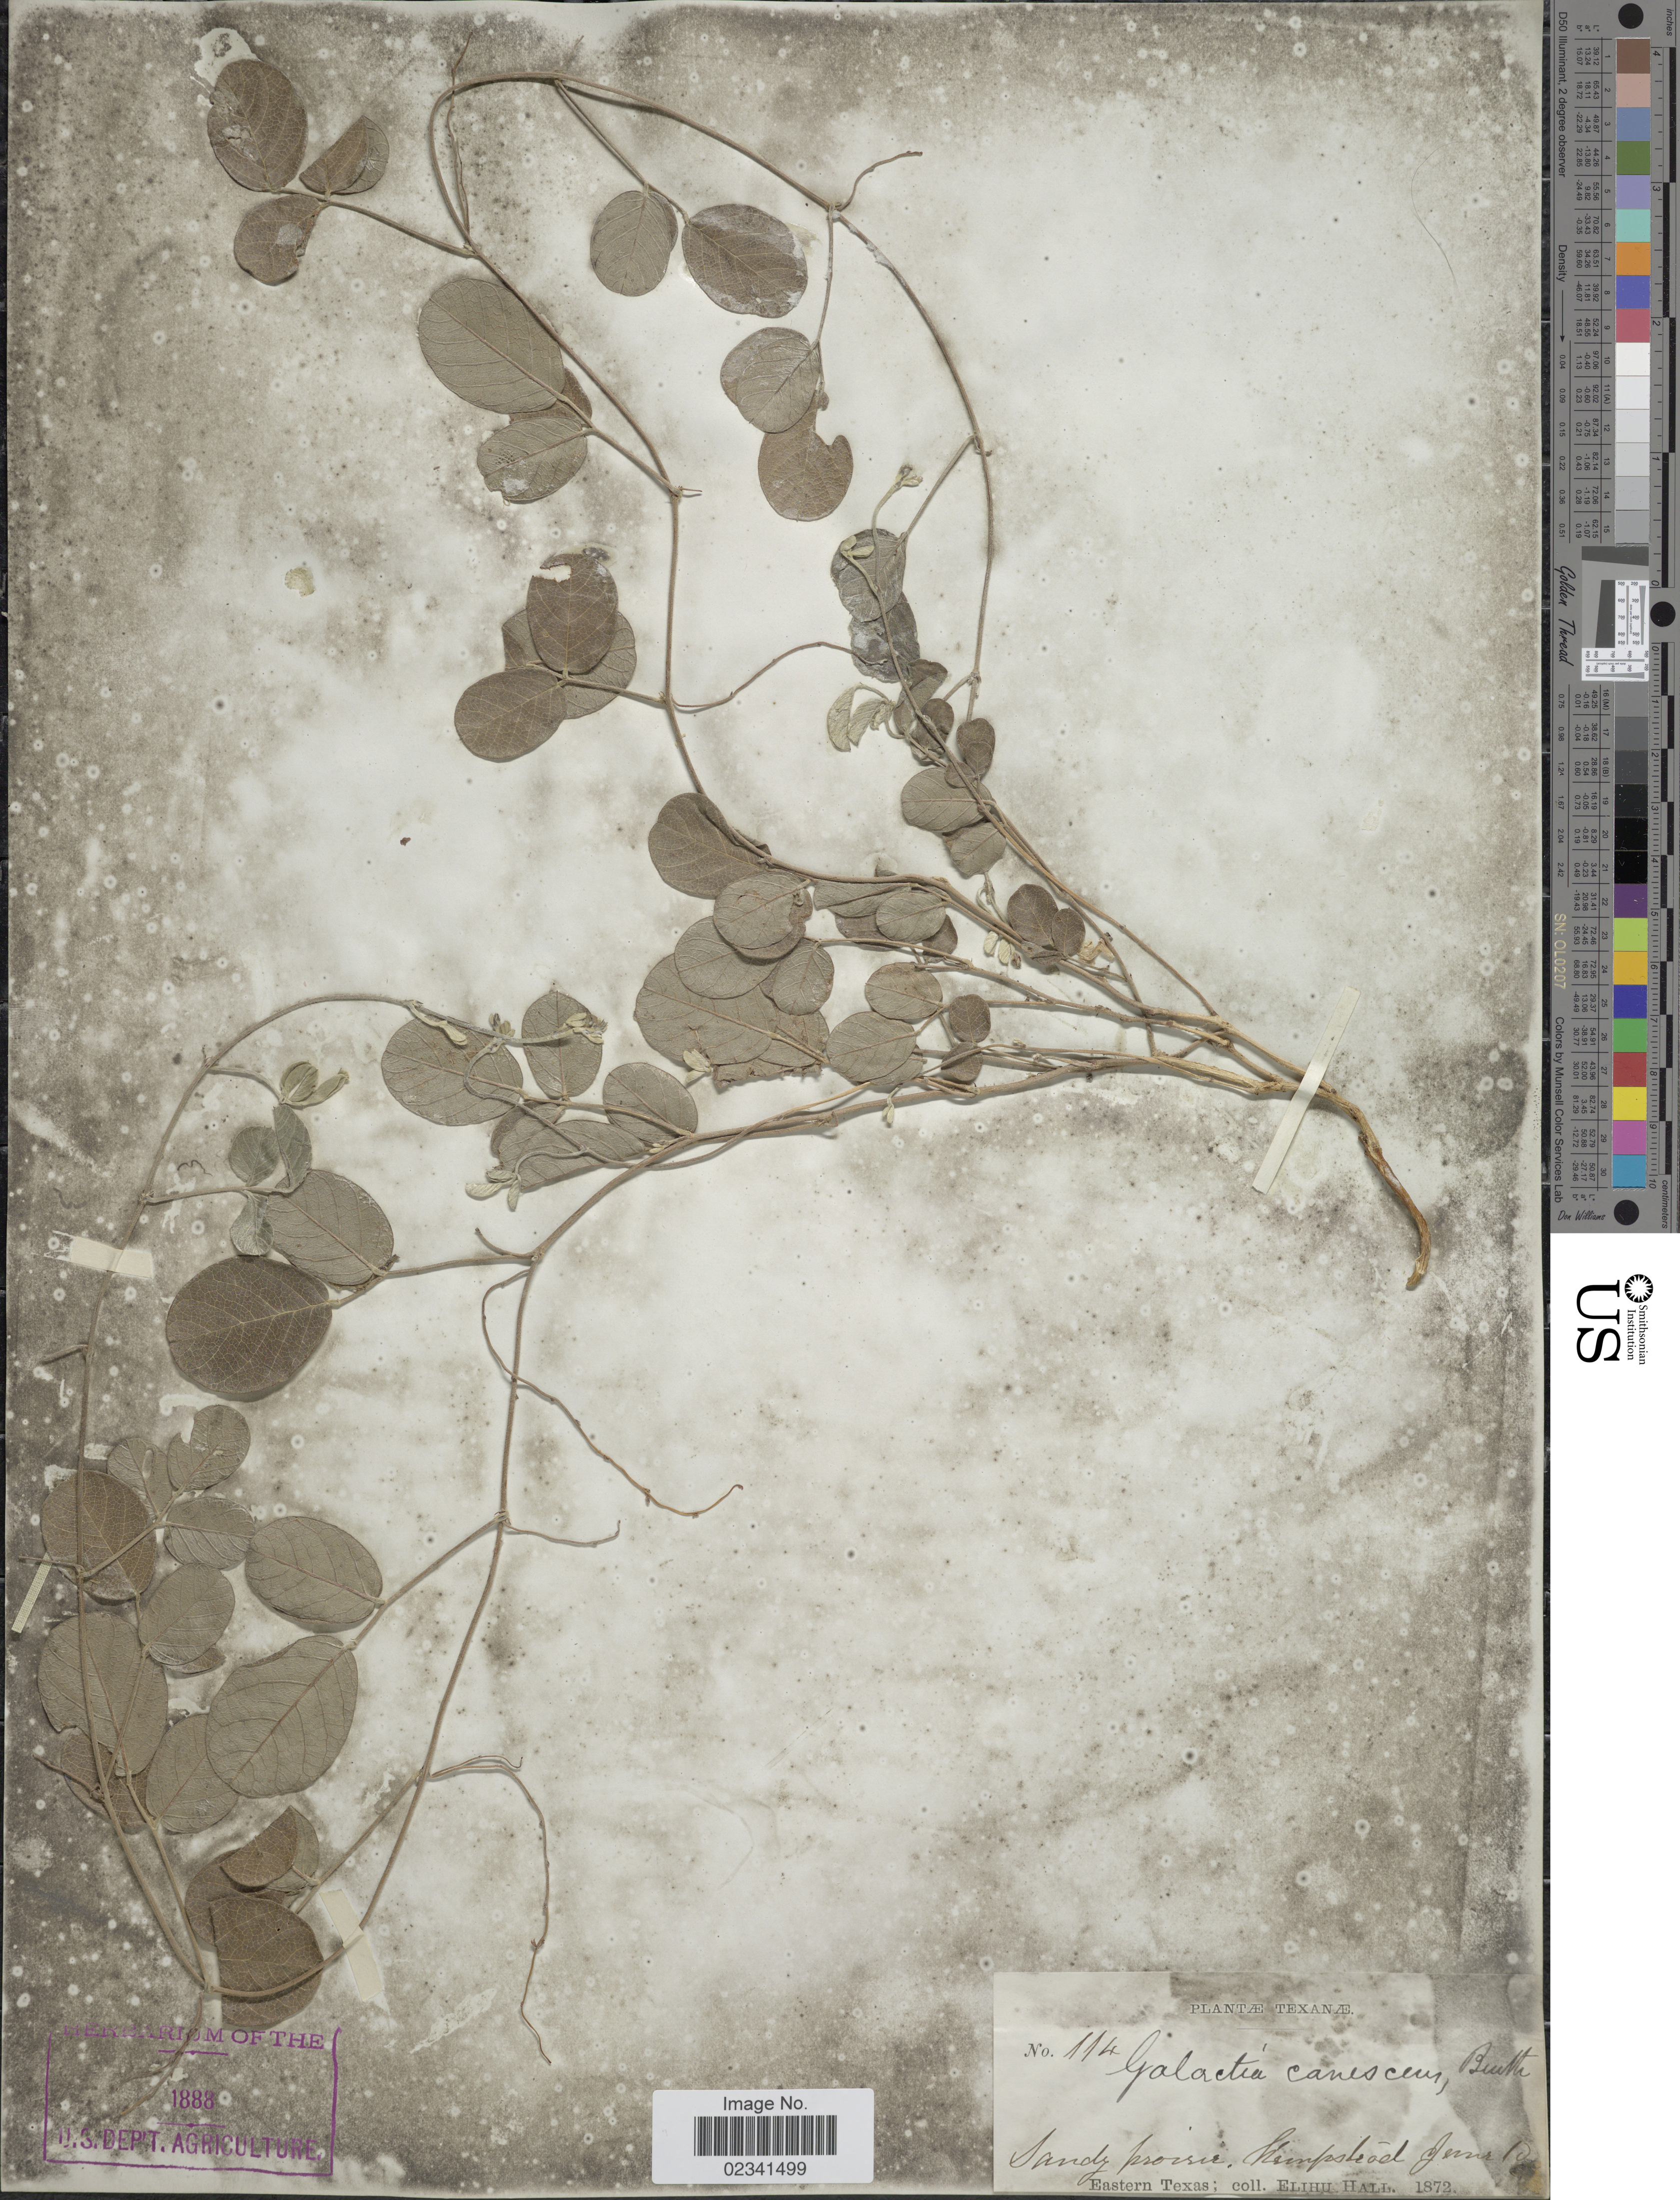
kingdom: Plantae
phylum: Tracheophyta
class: Magnoliopsida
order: Fabales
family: Fabaceae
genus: Galactia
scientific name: Galactia canescens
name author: Benth.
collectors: E. Hall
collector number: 114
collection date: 1872-06-10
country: United States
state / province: Texas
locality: Hempstead, Eastern Texas